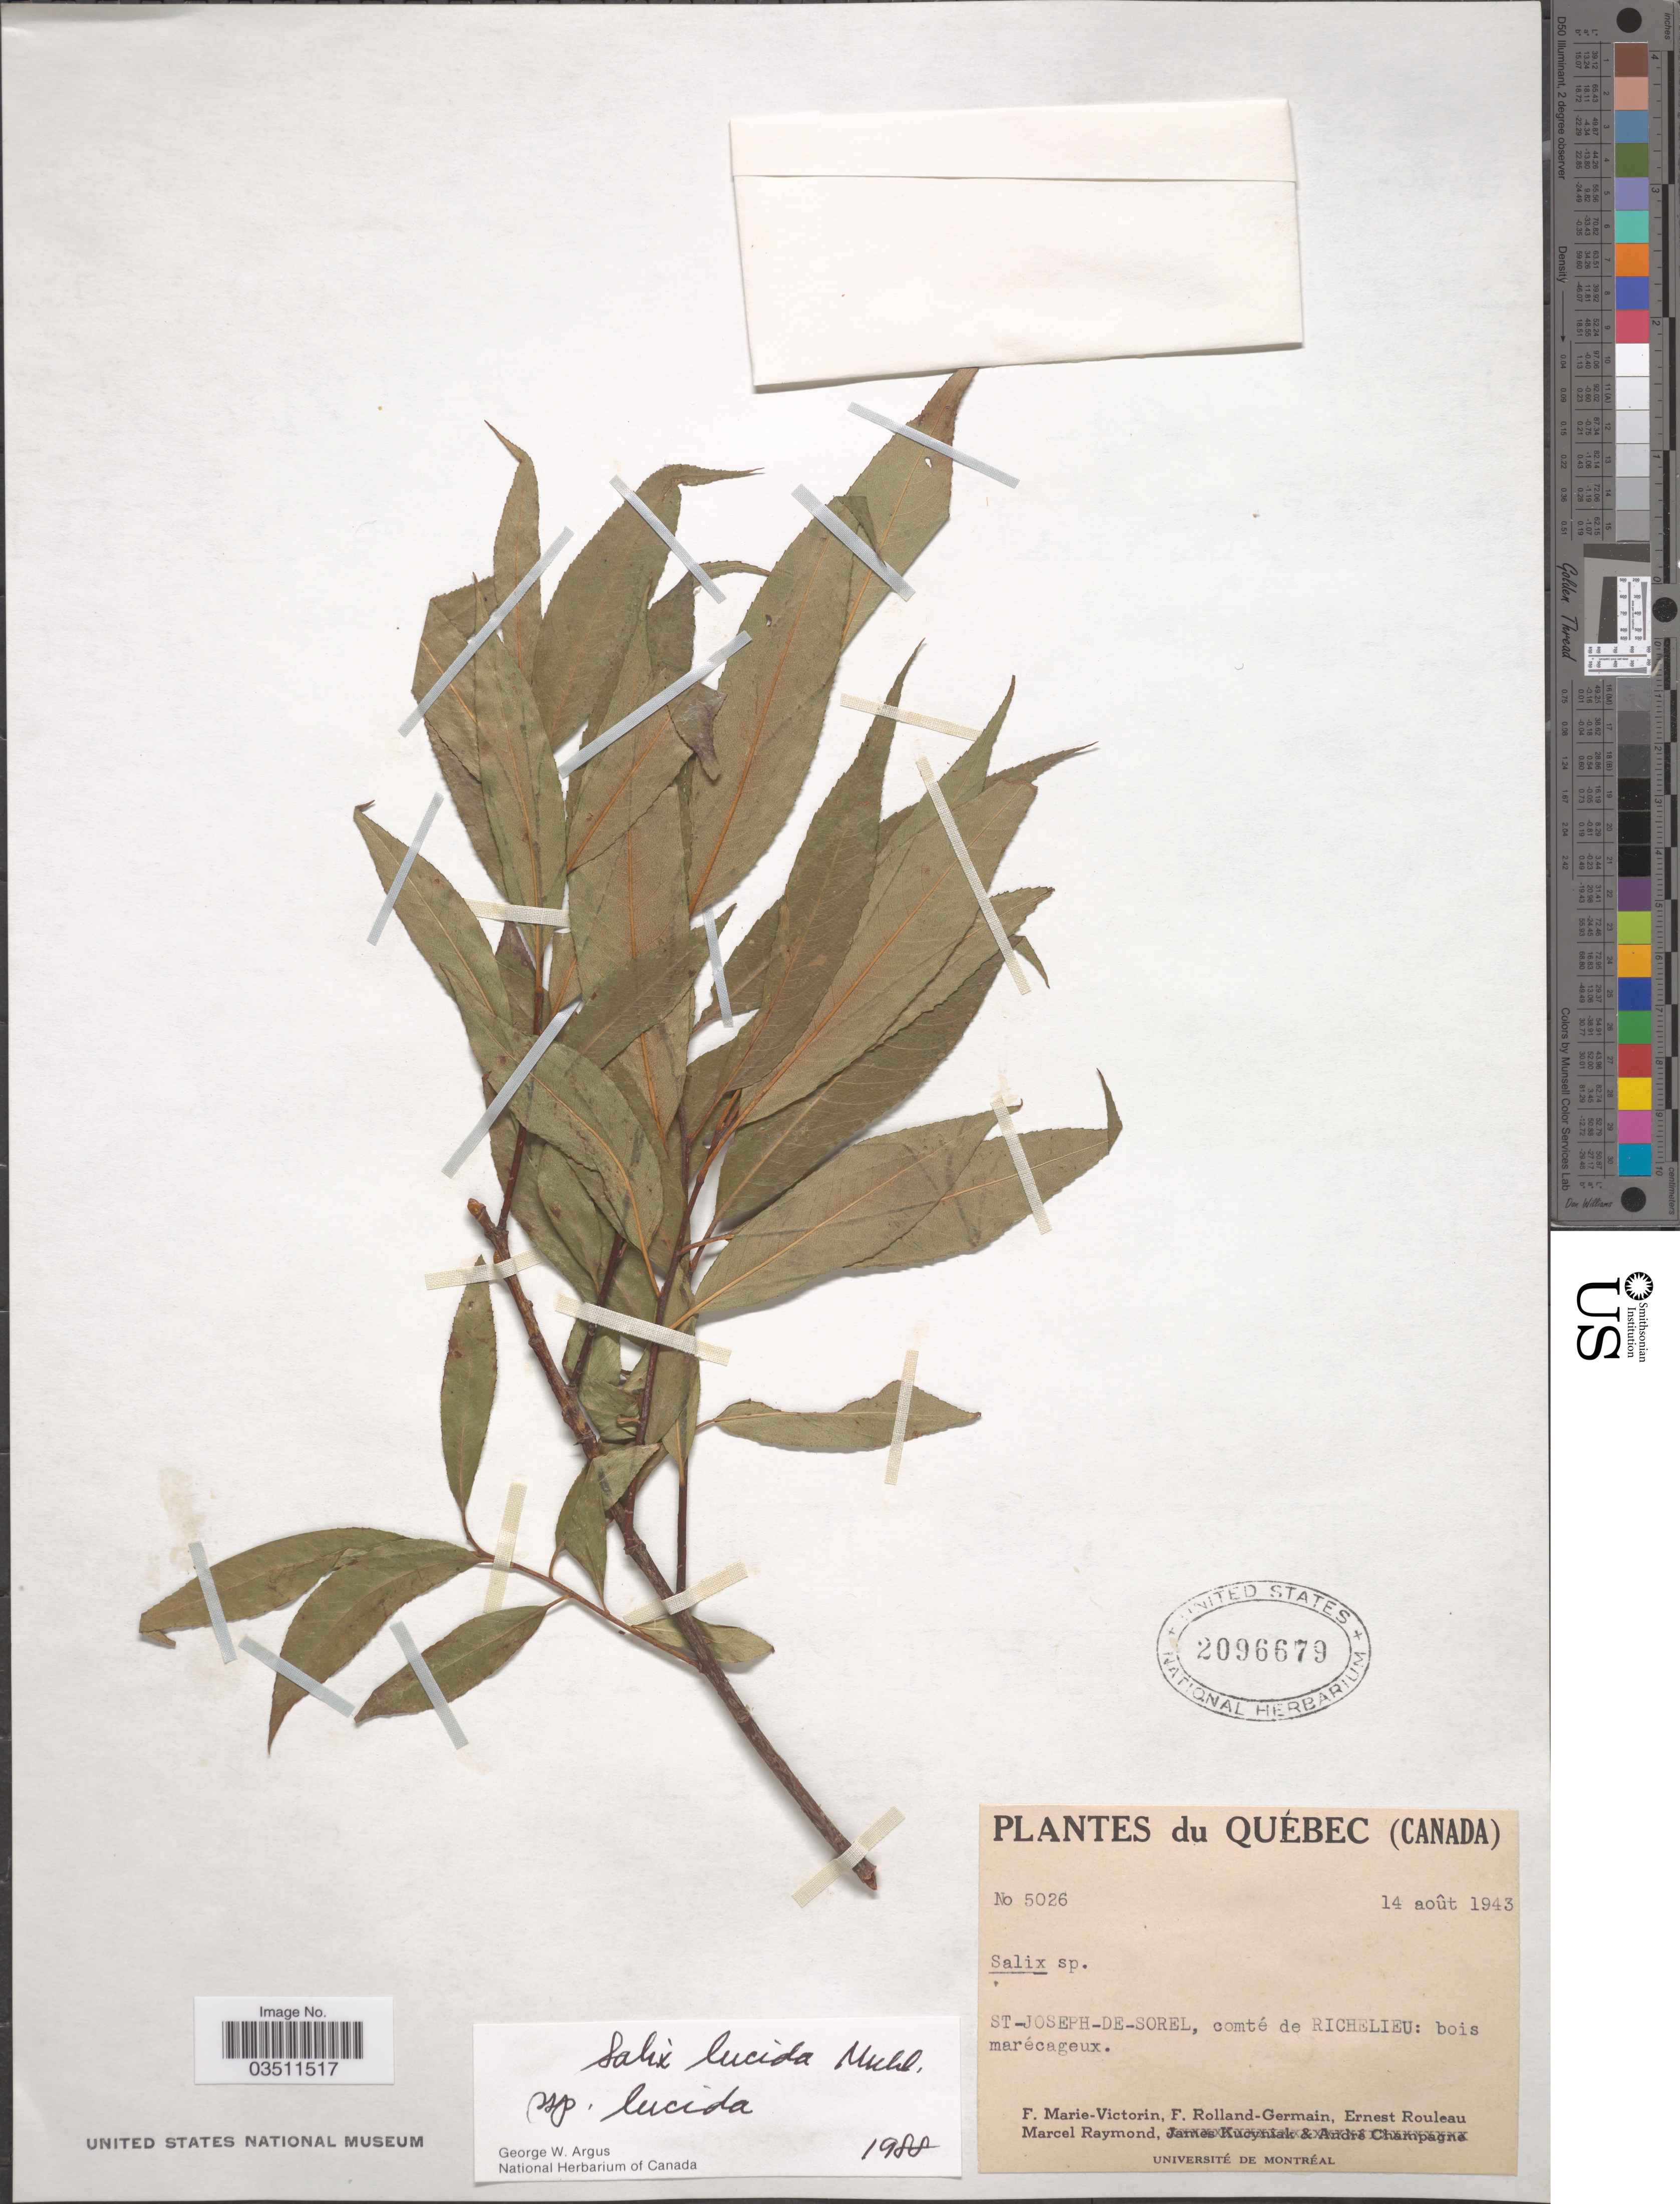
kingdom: Plantae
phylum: Tracheophyta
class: Magnoliopsida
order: Malpighiales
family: Salicaceae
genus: Salix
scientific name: Salix lucida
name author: Muhl.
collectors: F. Marie-Victorin, Rolland-Germain, J. Rouleau & M. Raymond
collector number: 5026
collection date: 1943-08-14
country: Canada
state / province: Quebec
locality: St-Joseph-De-Sorel, comté de Richelieu: bois marécageux.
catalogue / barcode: US 2096679